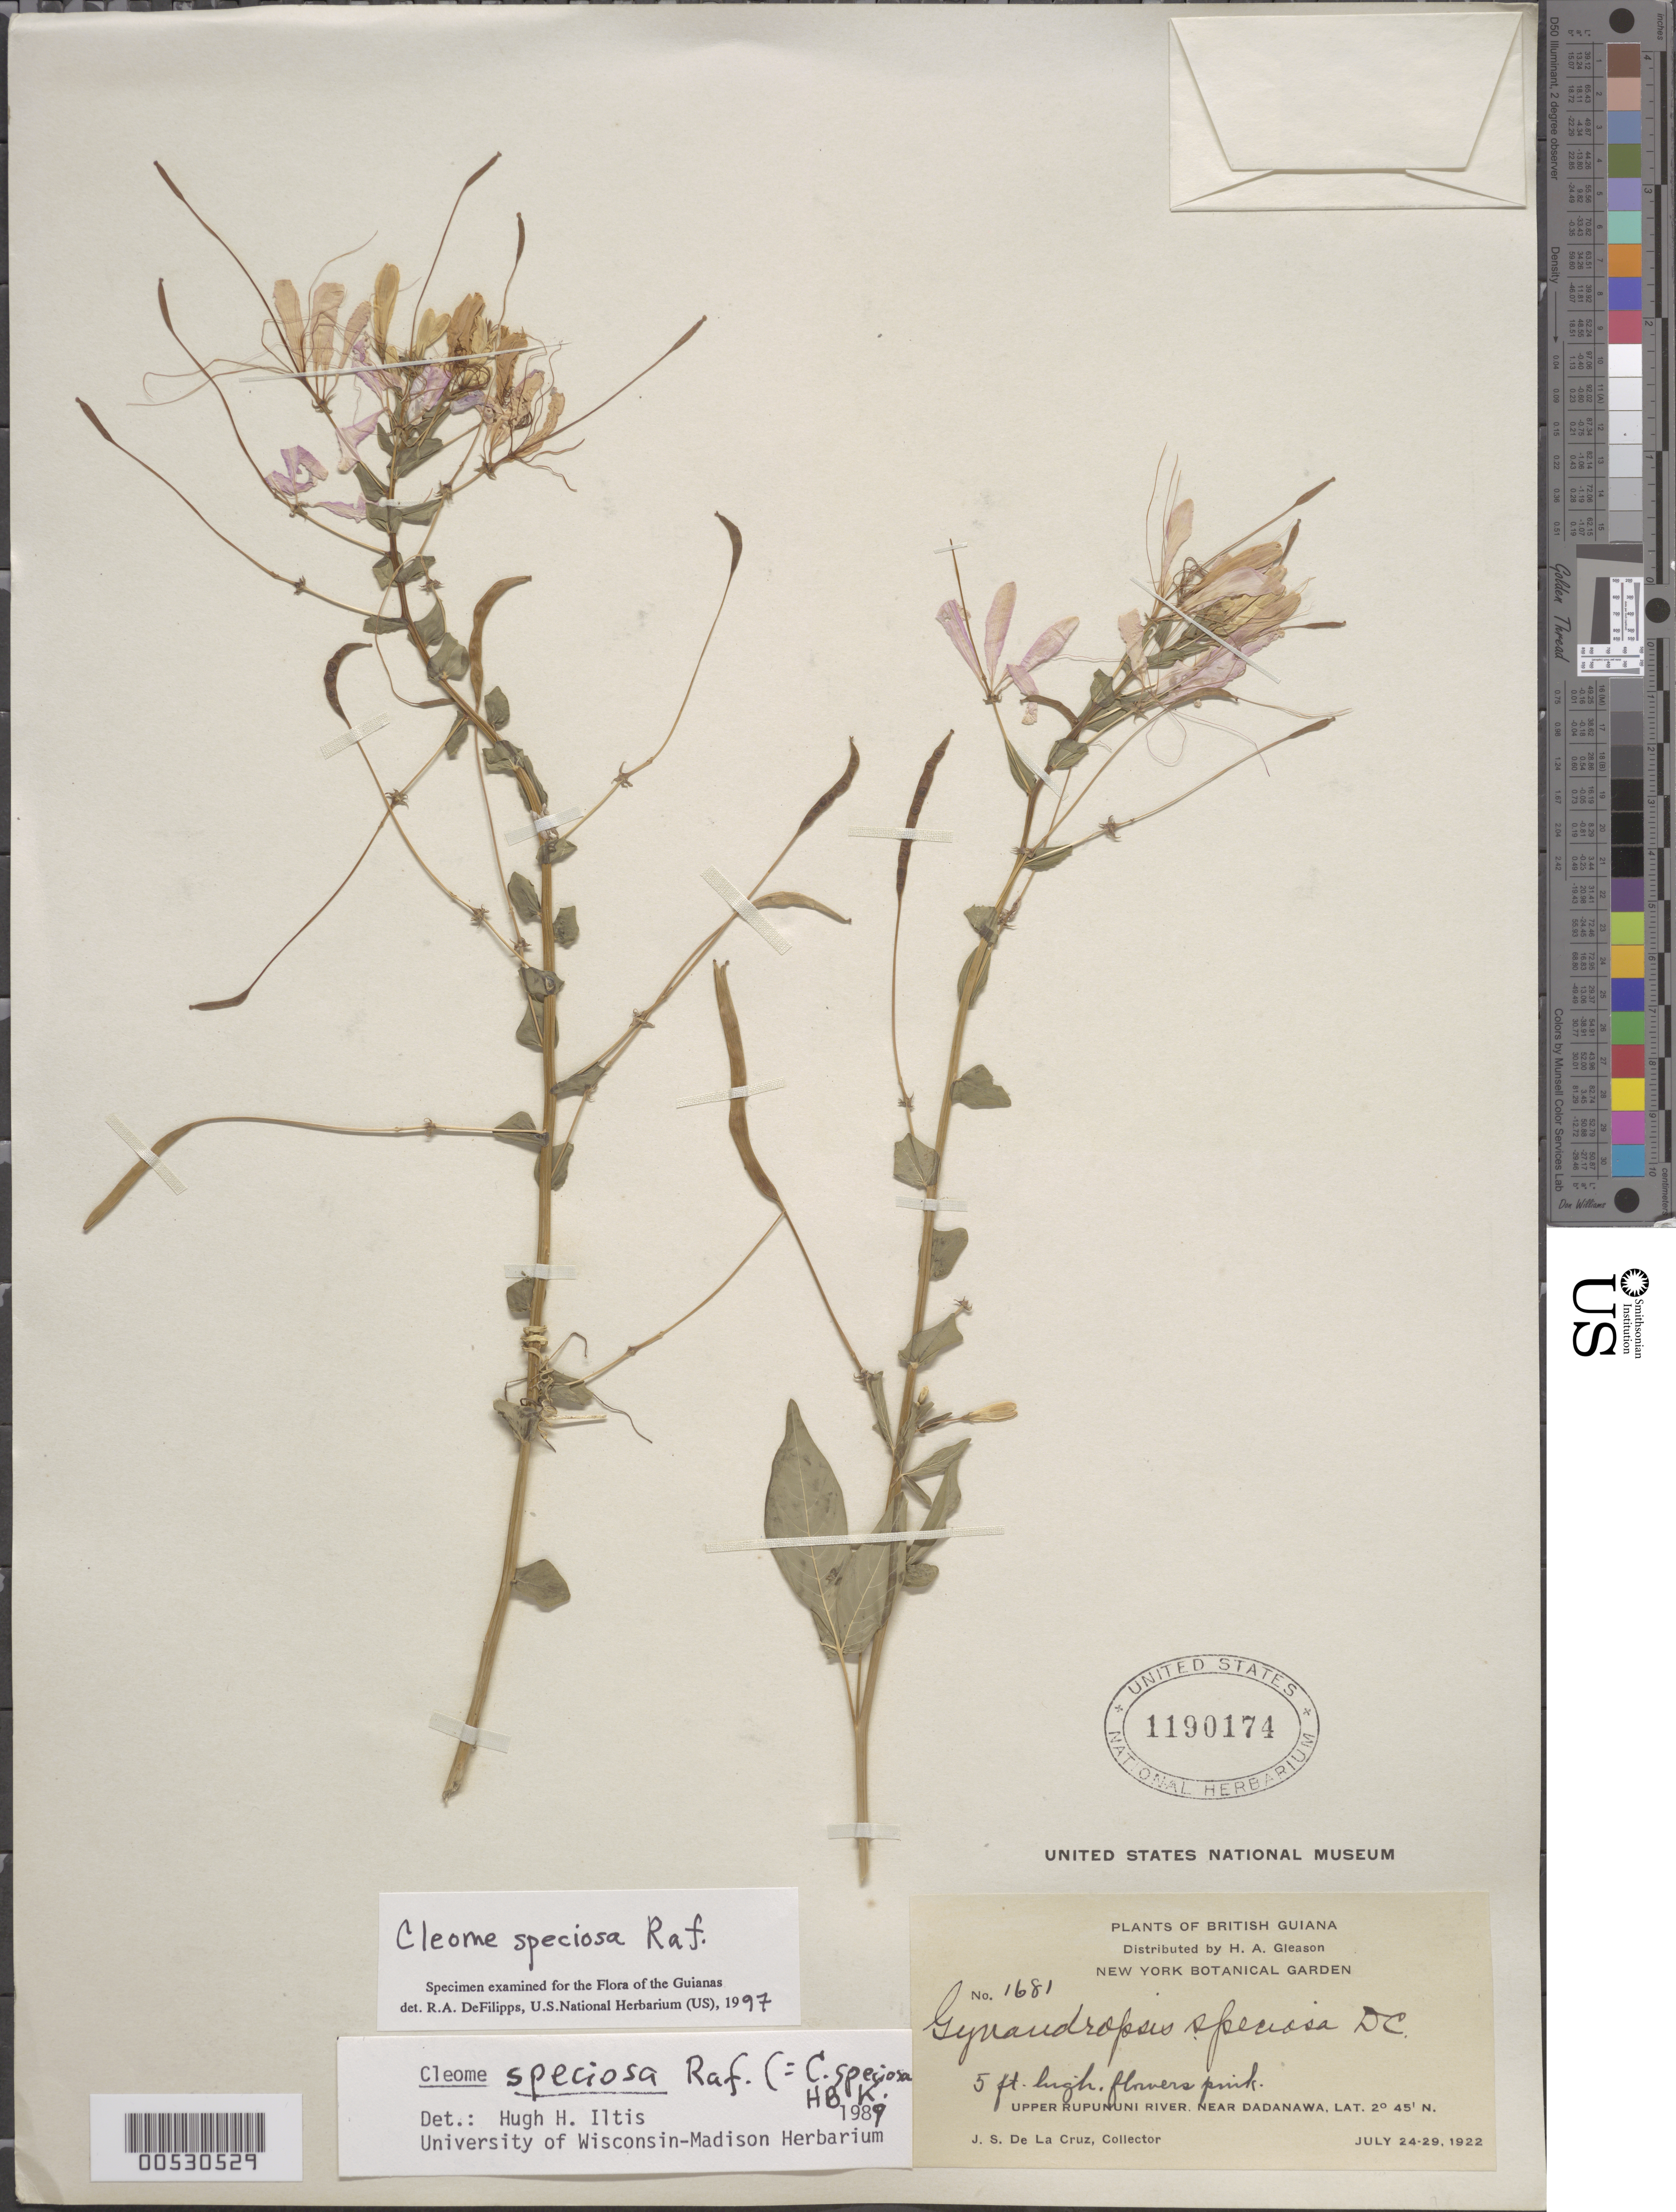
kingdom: Plantae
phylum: Tracheophyta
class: Magnoliopsida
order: Brassicales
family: Cleomaceae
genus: Cleoserrata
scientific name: Cleoserrata speciosa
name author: (Raf.) Iltis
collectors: J. S. de la Cruz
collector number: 1681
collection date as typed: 24-Jul-22 to 29-Jul-22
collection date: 1922-07-24/1922-07-29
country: Guyana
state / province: U. Takutu-U. Essequibo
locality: Dadanawa, near, upper Rupununi R.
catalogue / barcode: US 1190174